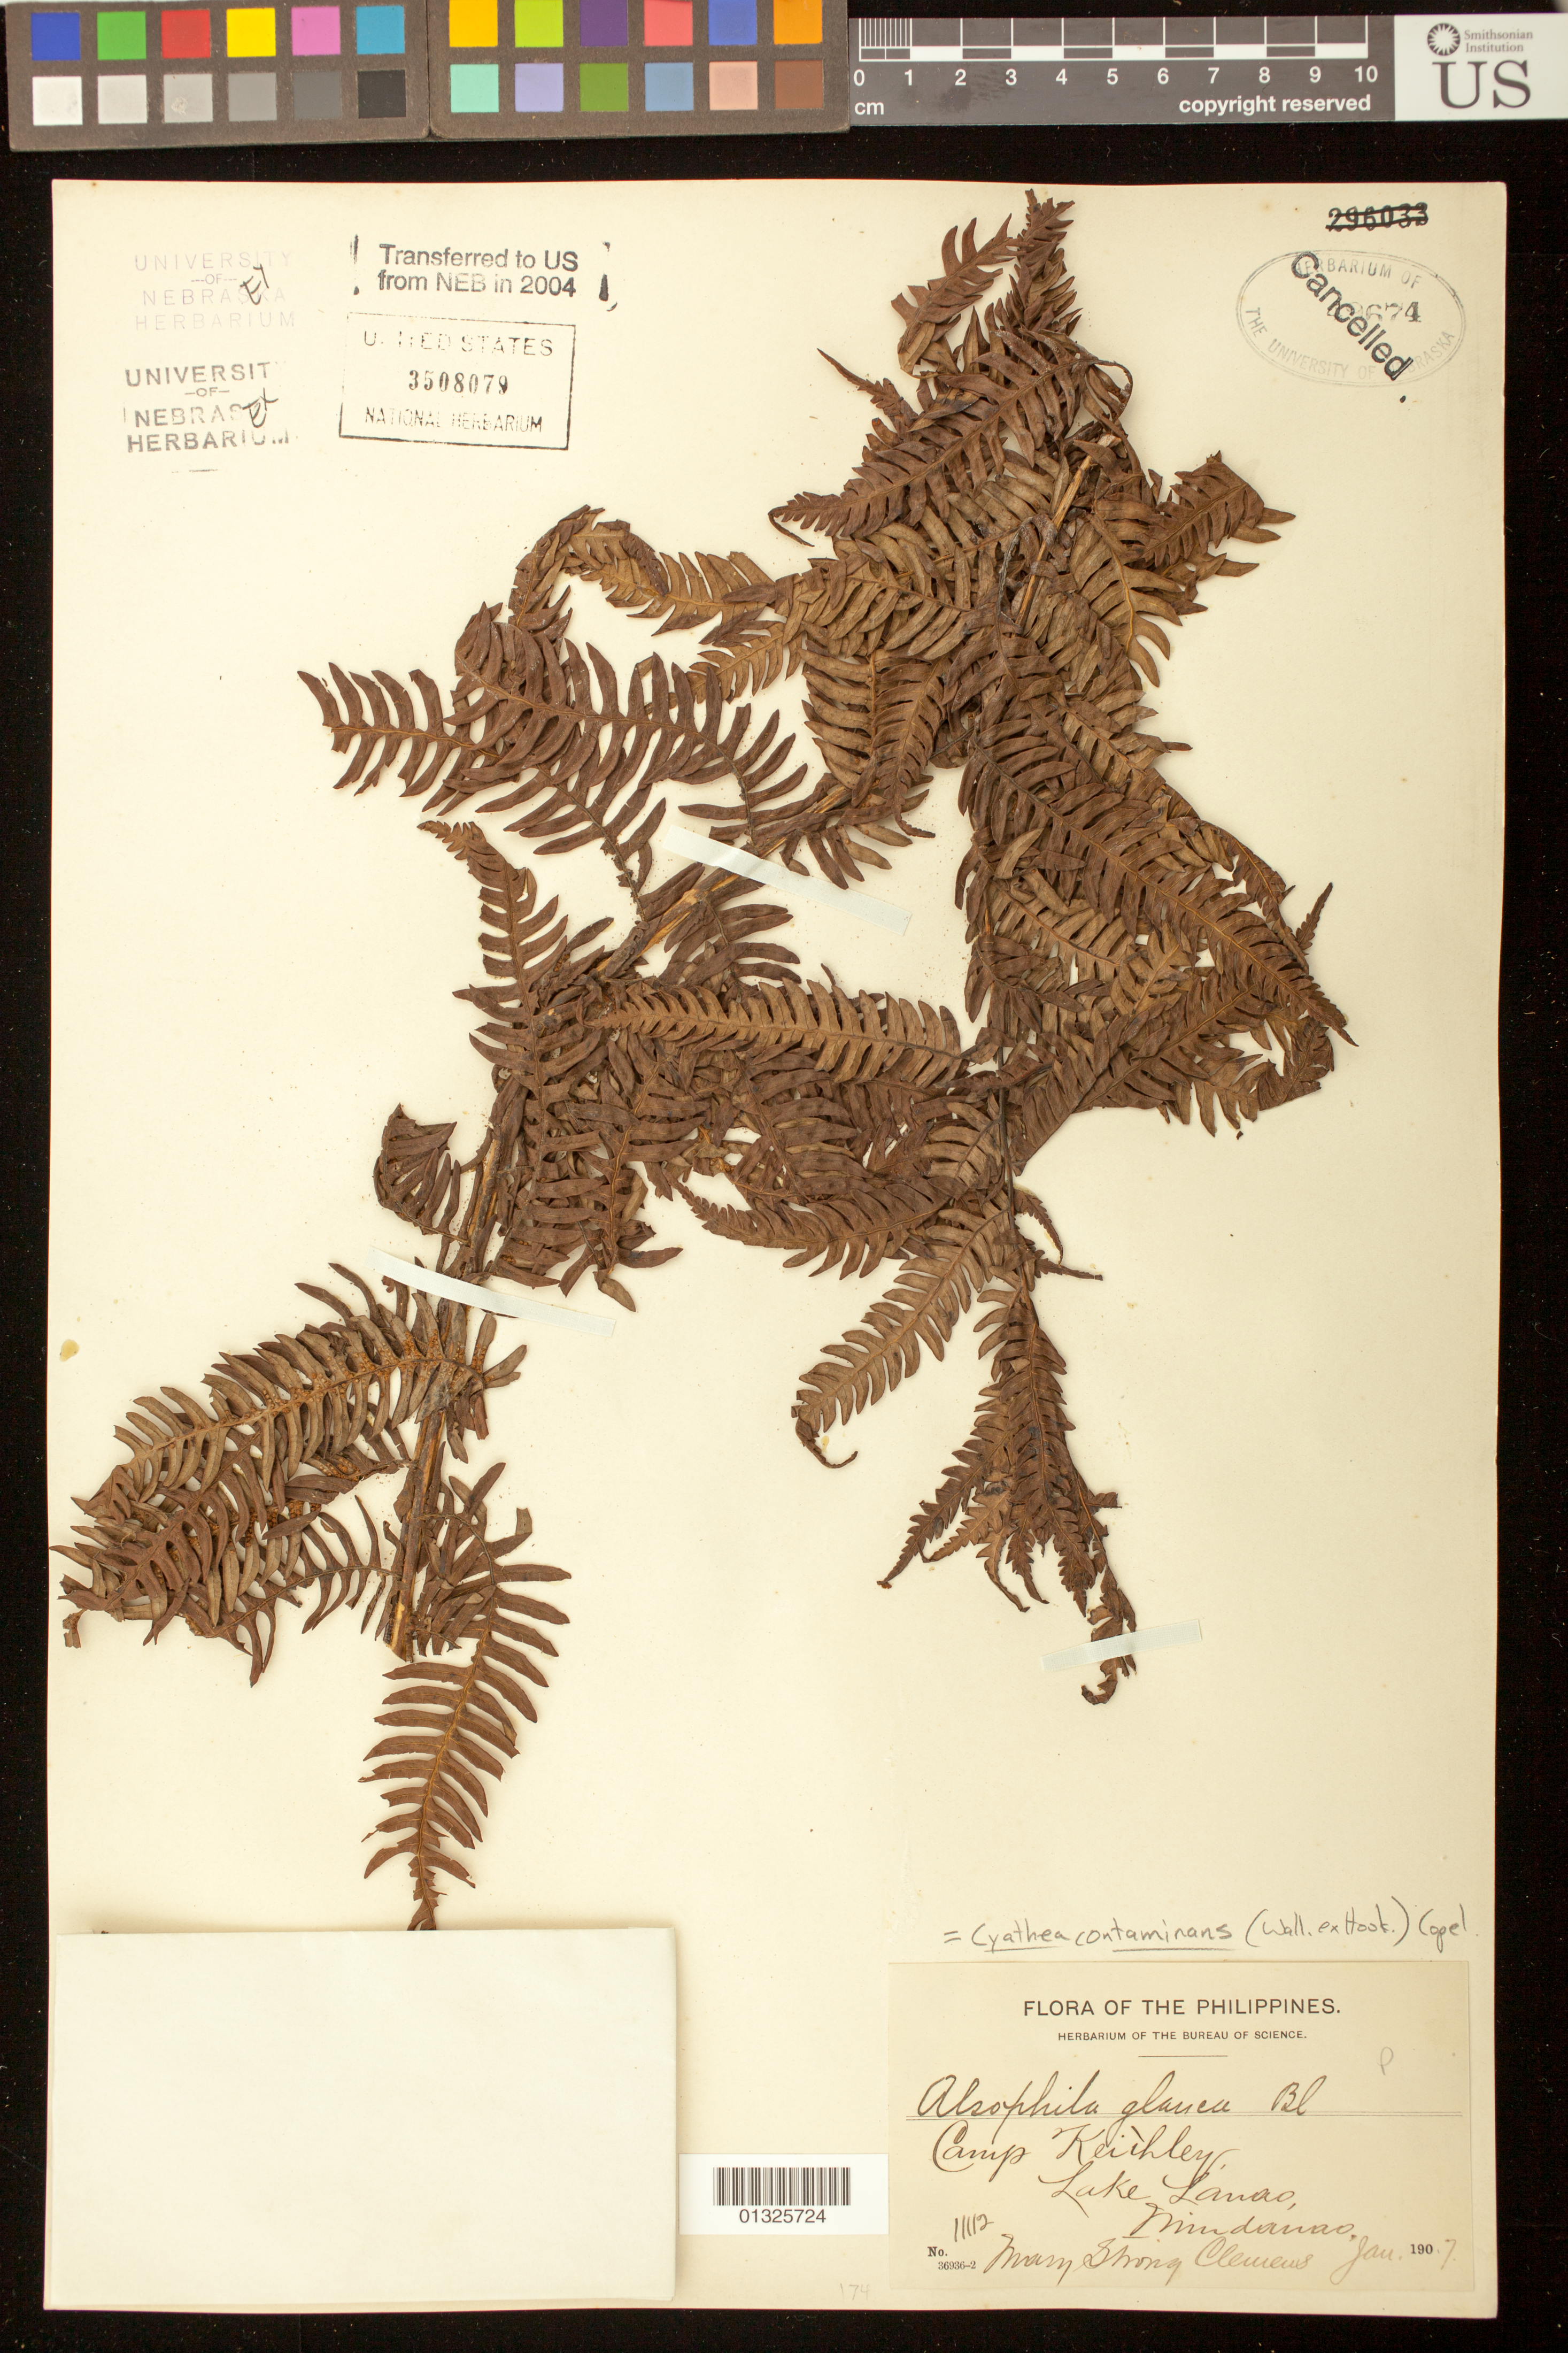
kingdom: Plantae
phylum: Tracheophyta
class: Polypodiopsida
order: Cyatheales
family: Cyatheaceae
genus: Cyathea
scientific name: Cyathea contaminans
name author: (Wall. ex Hook.) Copel.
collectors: M. S. Clemens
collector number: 11112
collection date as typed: Jan 1907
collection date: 1907-01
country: Philippines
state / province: Muslim Mindanao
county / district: Lanao del Sur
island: Mindanao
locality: Lake Lanao, Camp Keithley.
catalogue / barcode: US 3508079